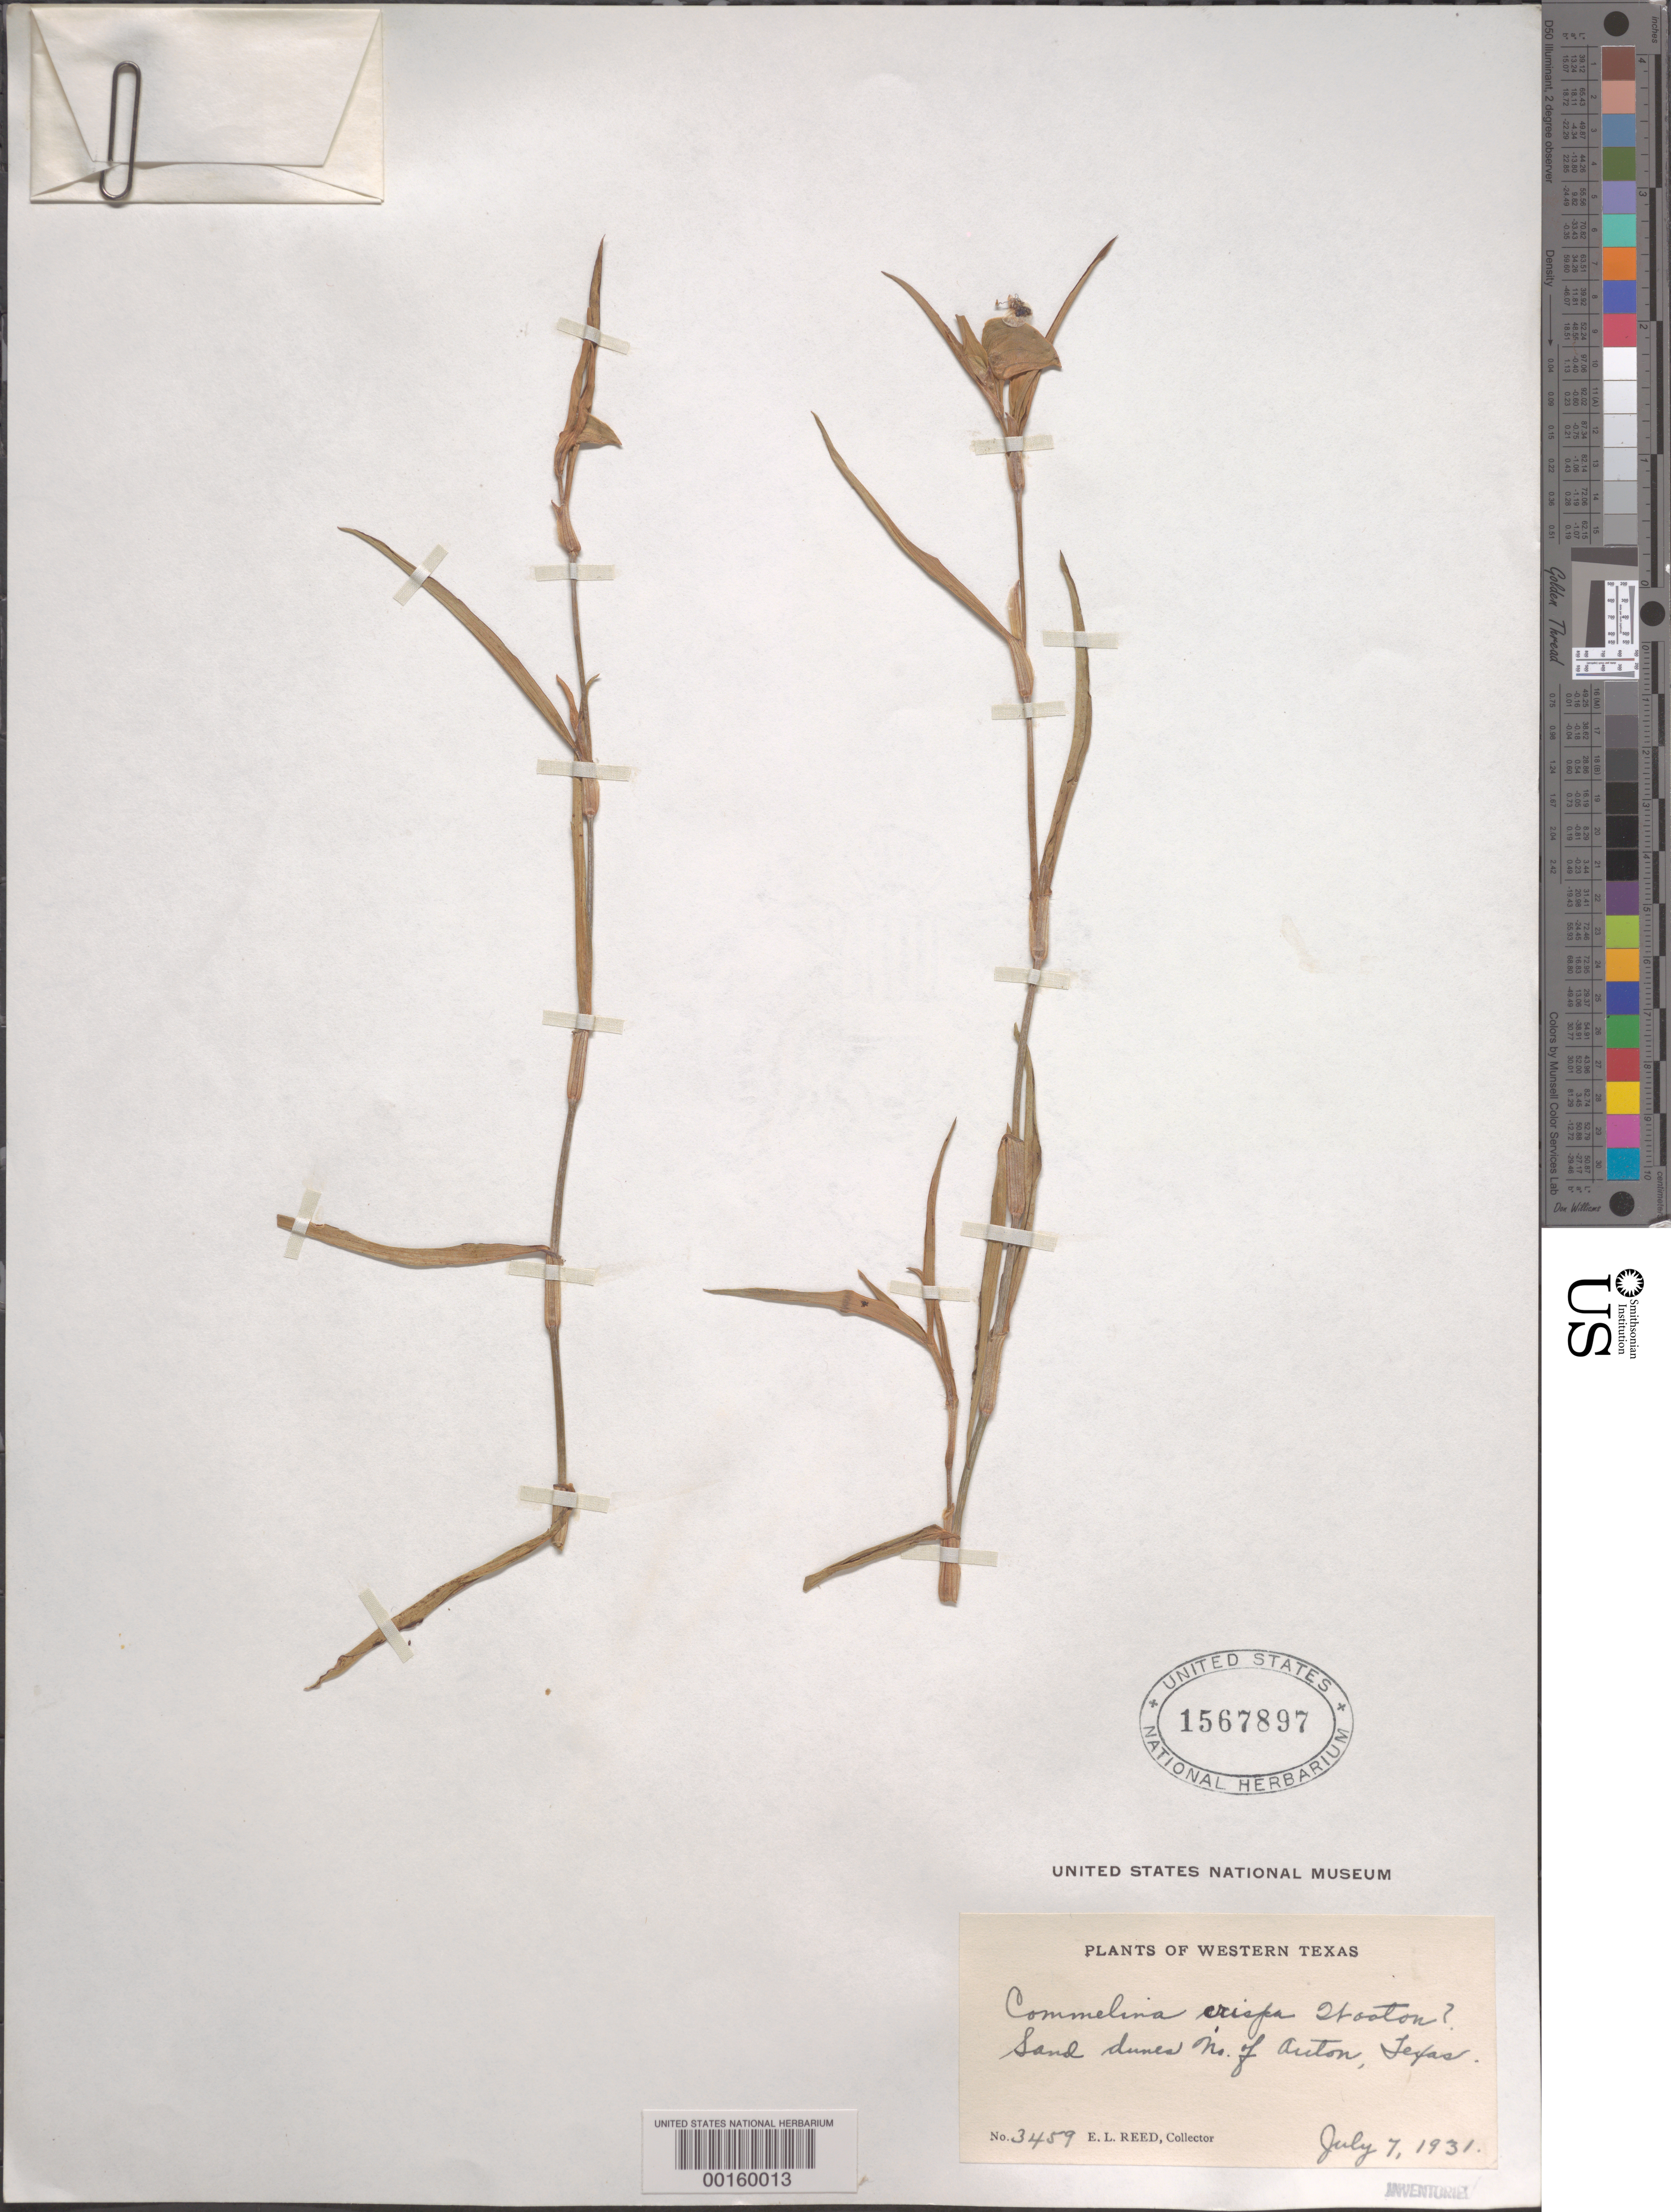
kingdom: Plantae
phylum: Tracheophyta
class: Liliopsida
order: Commelinales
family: Commelinaceae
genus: Commelina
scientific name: Commelina erecta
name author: L.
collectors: E. Reed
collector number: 3459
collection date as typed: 07 Jul 1931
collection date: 1931-07-07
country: United States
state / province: Texas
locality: N of auton, western texas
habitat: Sand dunes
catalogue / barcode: US 1567897